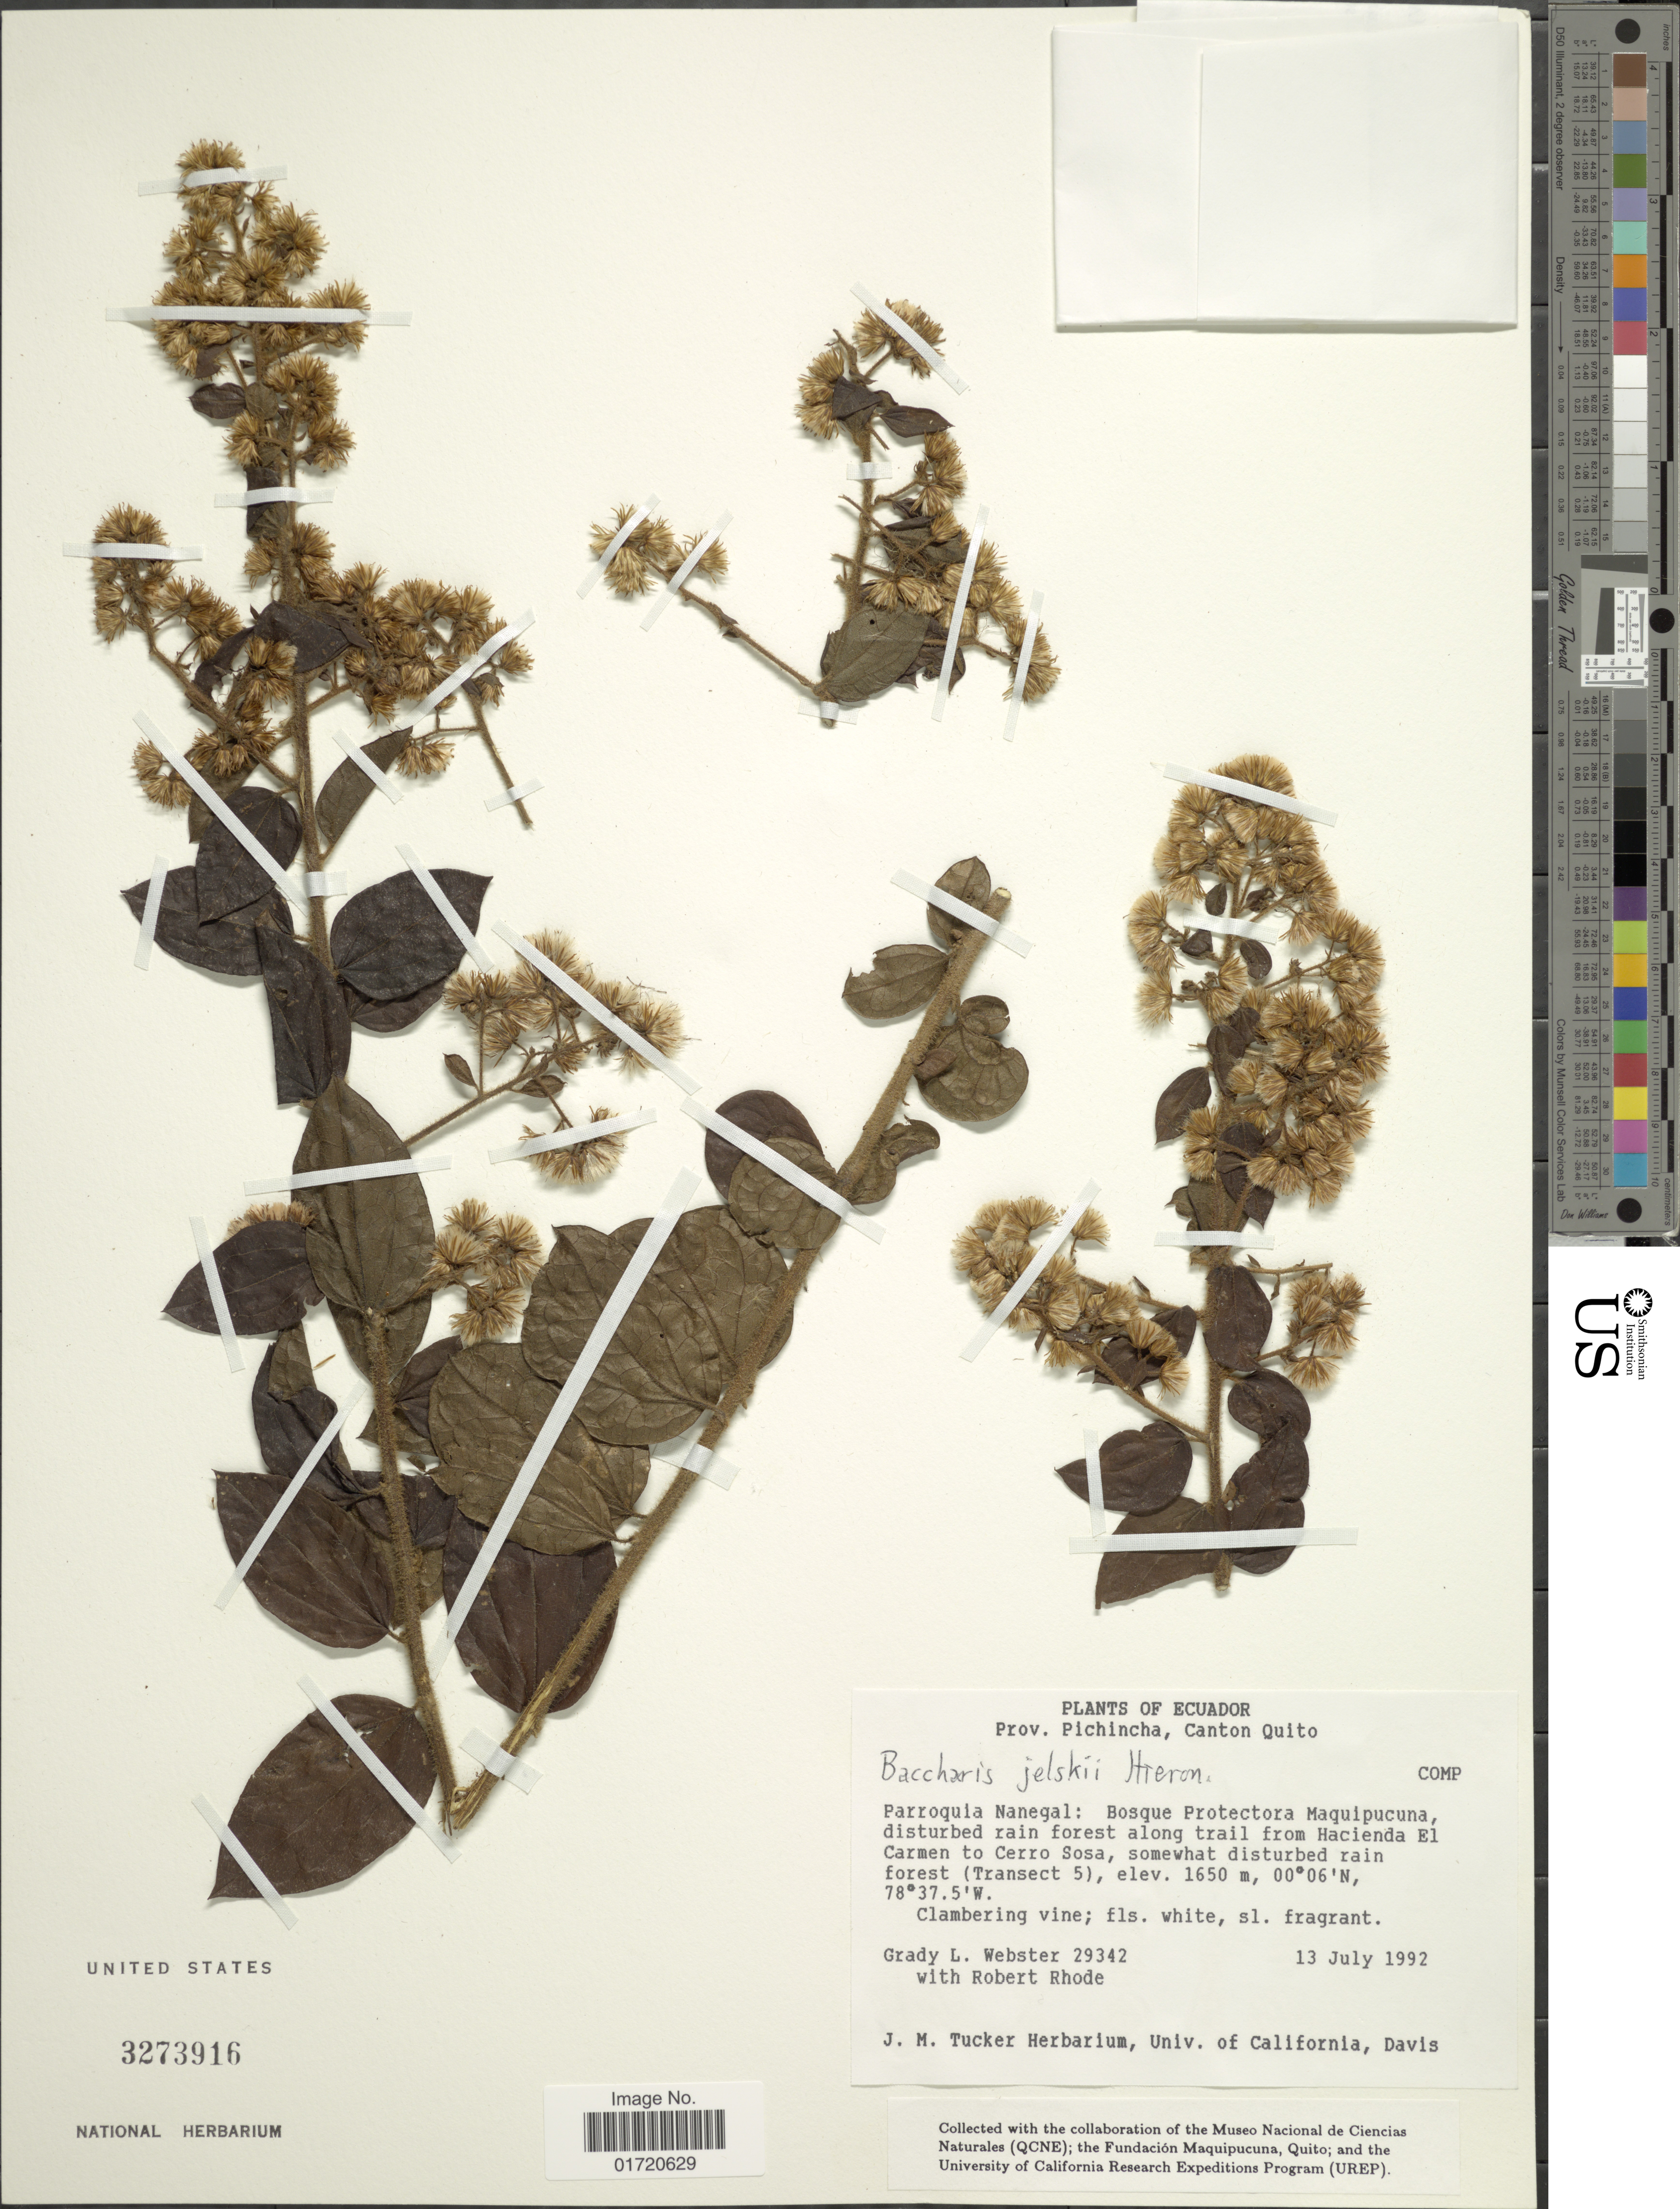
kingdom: Plantae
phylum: Tracheophyta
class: Magnoliopsida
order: Asterales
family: Asteraceae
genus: Baccharis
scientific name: Baccharis jelskii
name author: Hieron.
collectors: G. L. Webster & R. Rhode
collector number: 29342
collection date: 1992-07-13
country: Ecuador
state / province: Pichincha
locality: Canton Quito, Parroquia Nanegal, forest along trail from Hacienda El Carmen to Cerro Sosa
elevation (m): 1650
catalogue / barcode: US 3273916